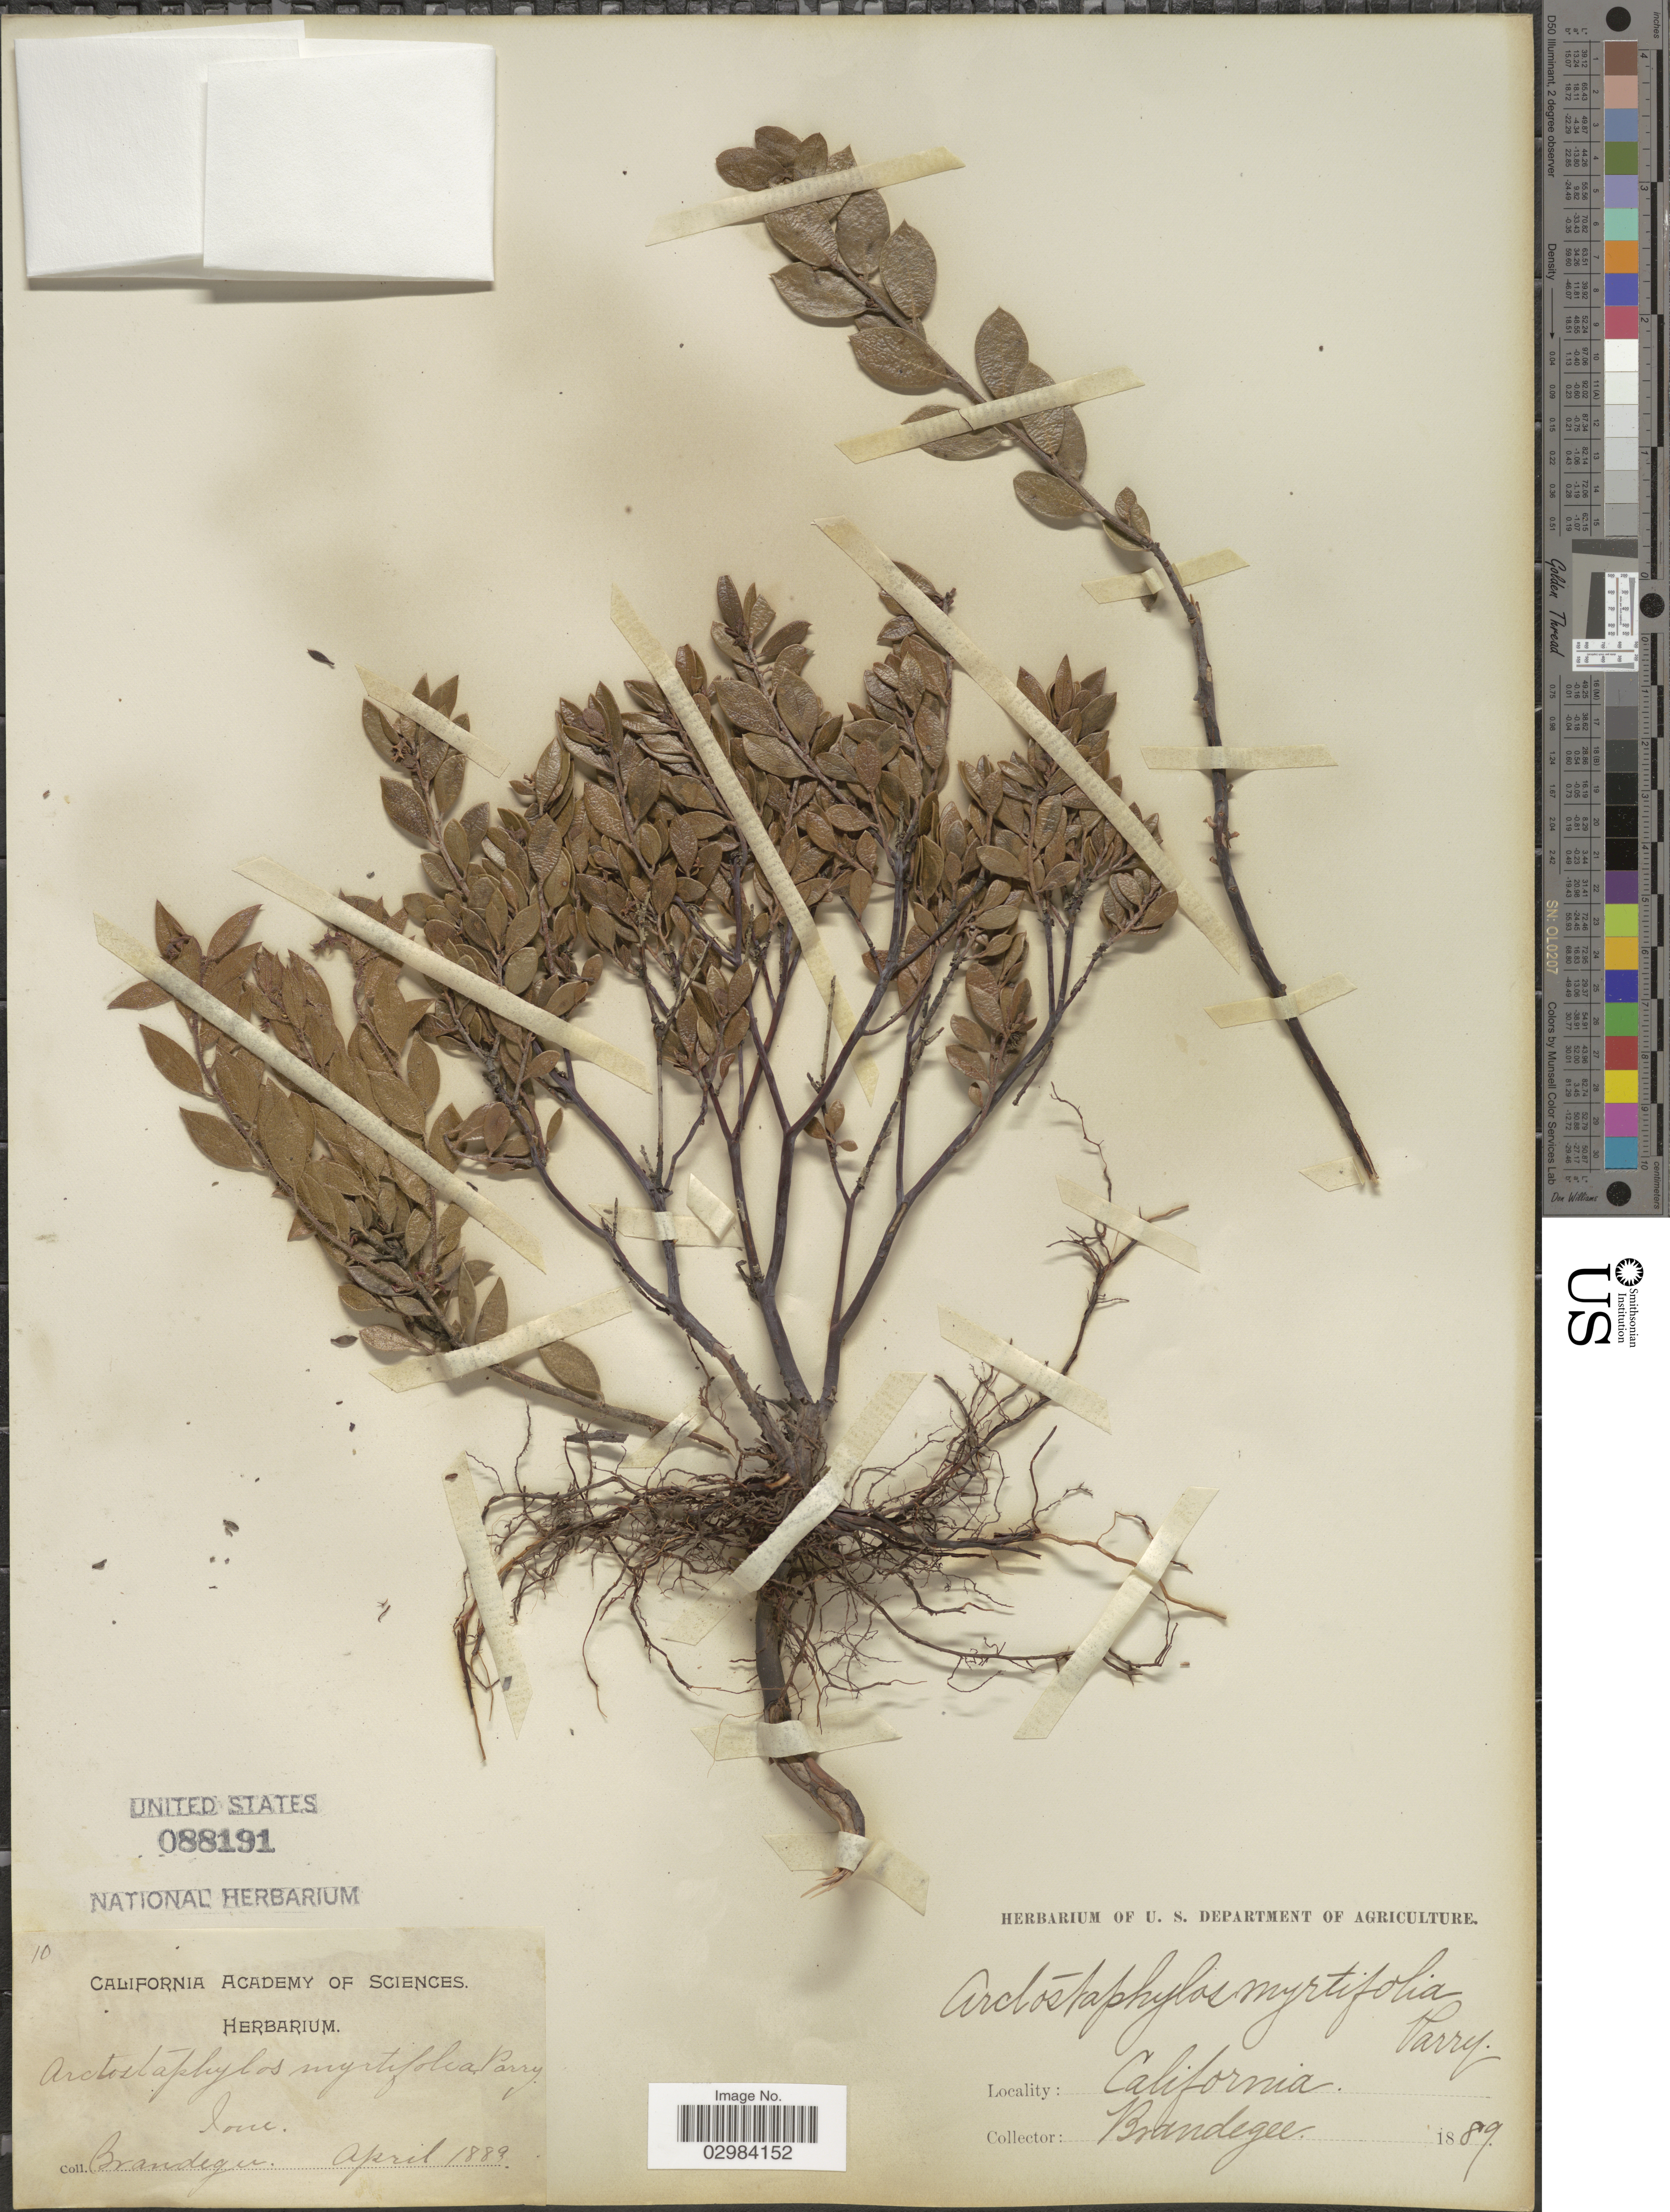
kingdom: Plantae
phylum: Tracheophyta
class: Magnoliopsida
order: Ericales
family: Ericaceae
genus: Arctostaphylos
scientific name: Arctostaphylos myrtifolia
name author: Parry in Greene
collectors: -- Brandegee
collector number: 10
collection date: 1889-04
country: United States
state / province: California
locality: Ione.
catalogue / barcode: US 88191